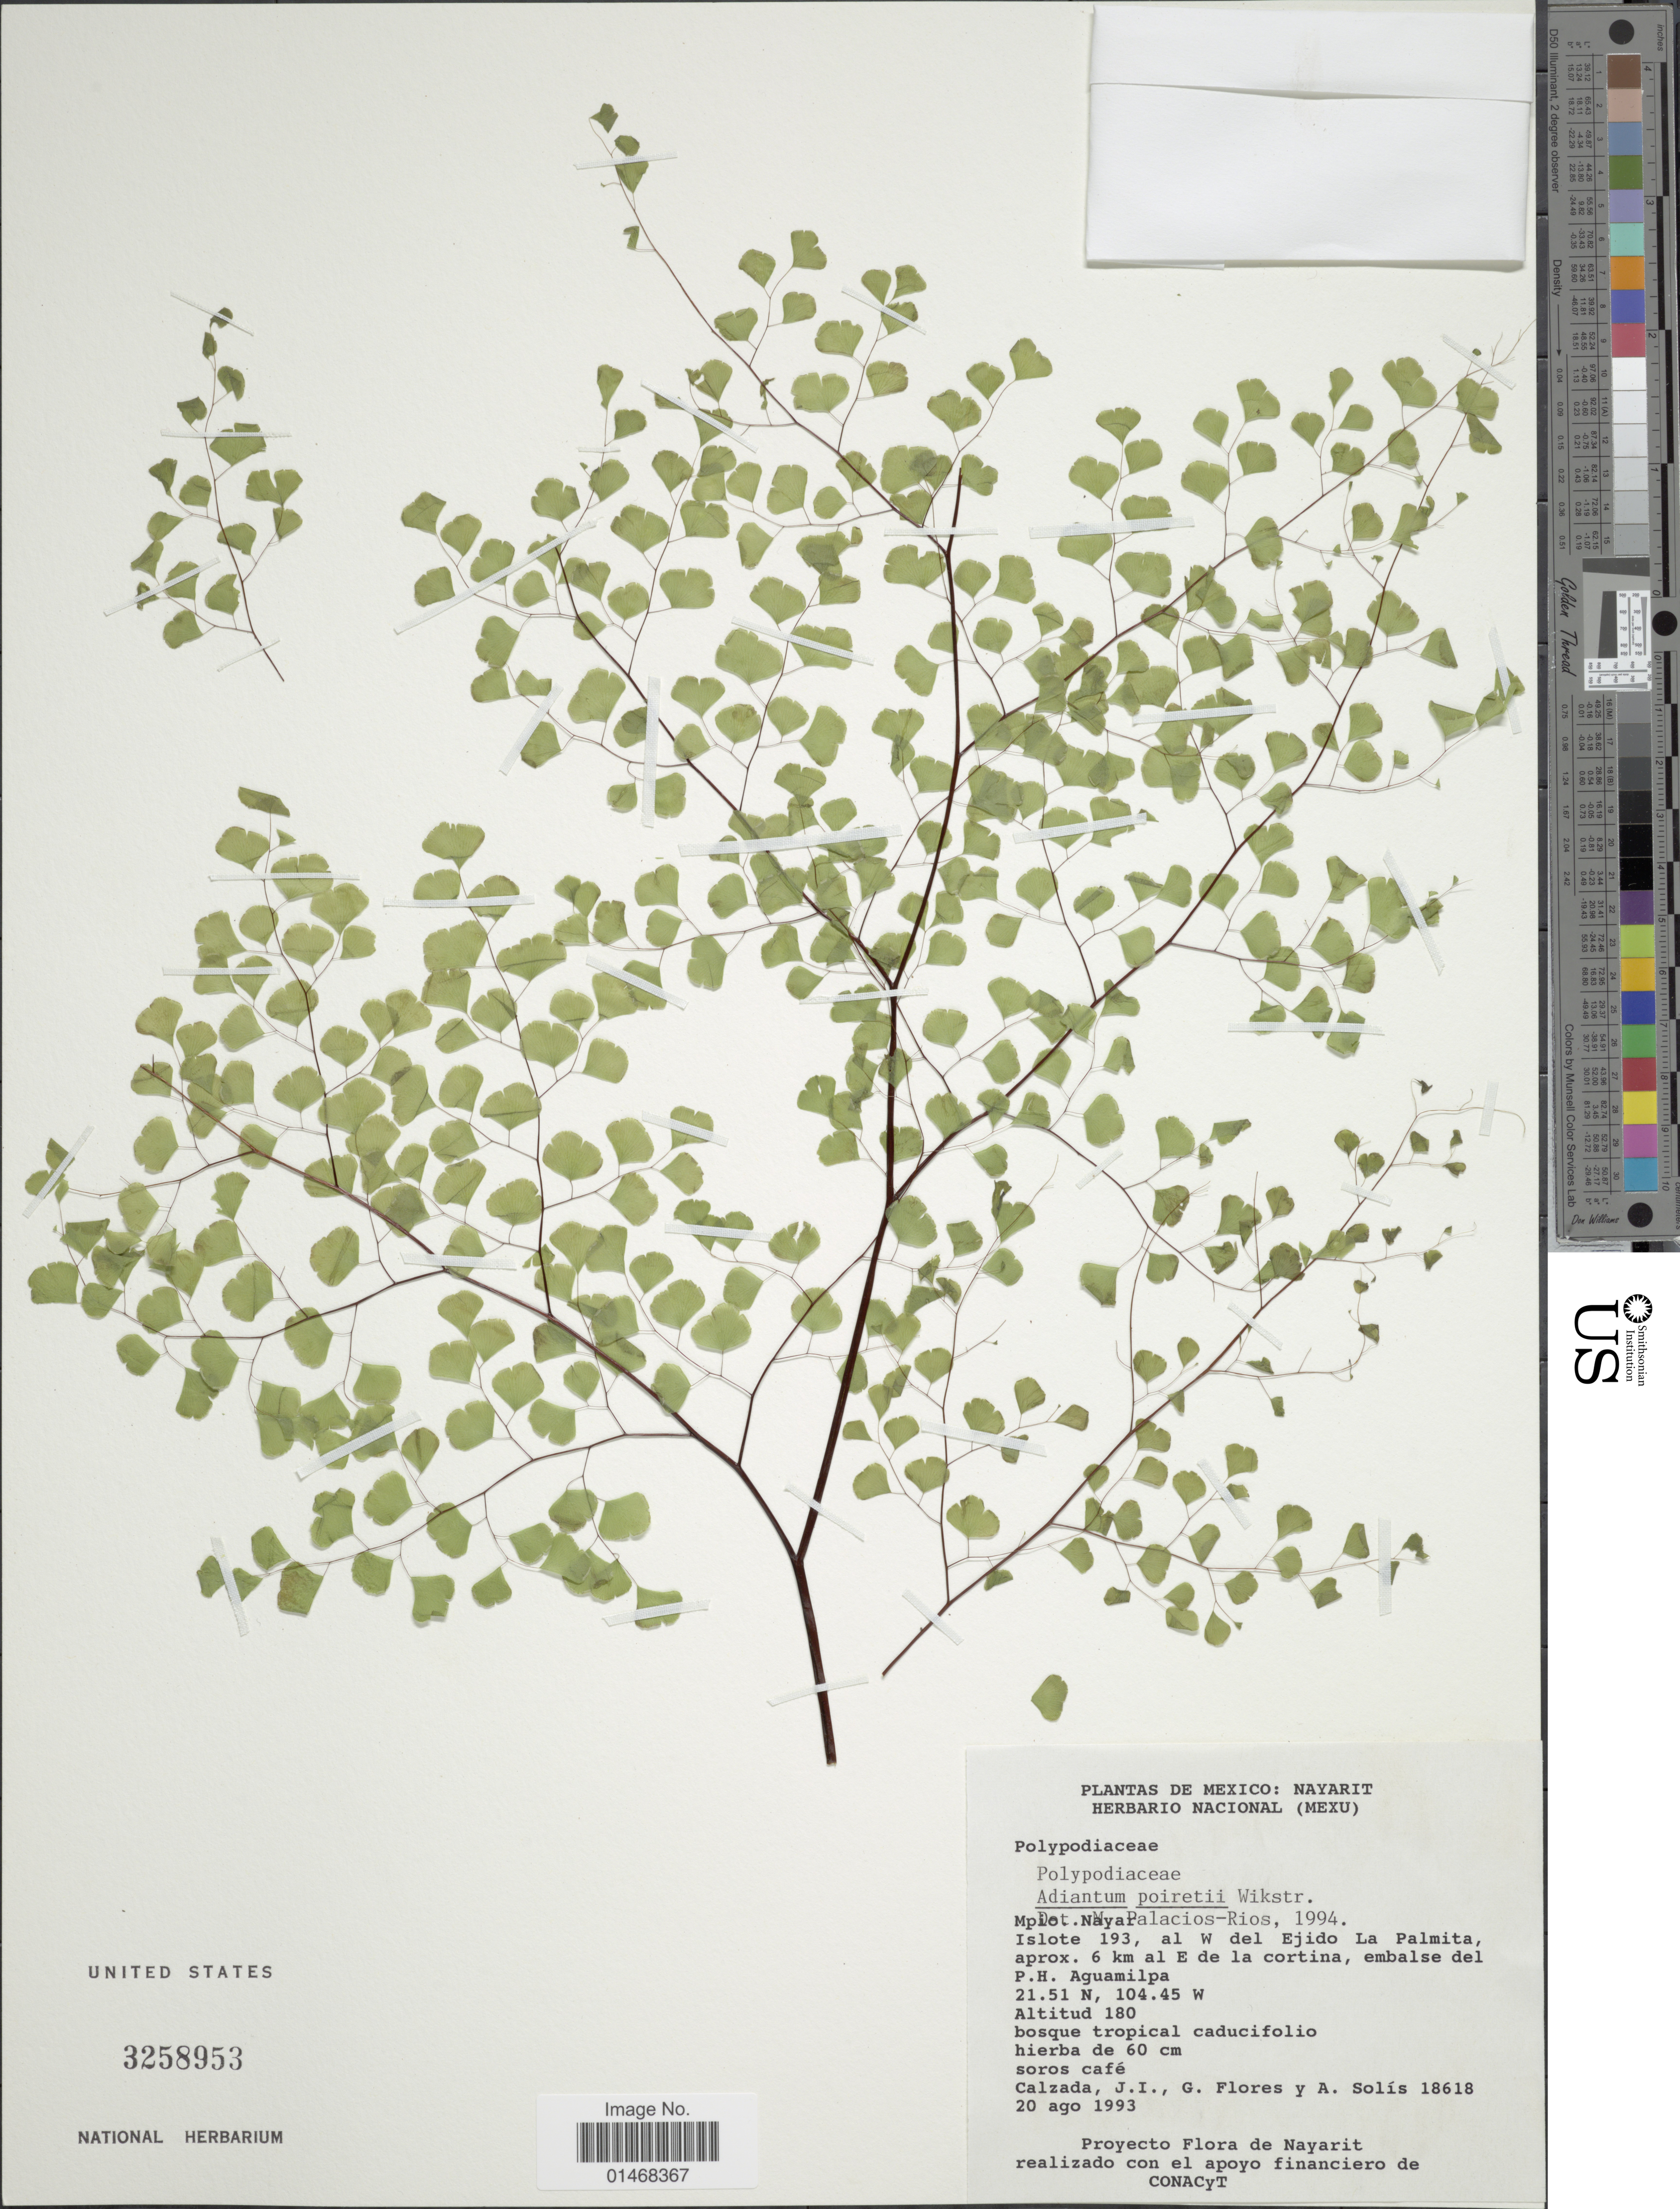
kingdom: Plantae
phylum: Tracheophyta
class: Polypodiopsida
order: Polypodiales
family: Pteridaceae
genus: Adiantum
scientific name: Adiantum tricholepis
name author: Fée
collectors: J. I. Calzada, G. Flores F. & A. Solis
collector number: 18618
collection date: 1993-08-20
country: Mexico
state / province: Nayarit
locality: Mpio. Naya, Islote 193, al W del Ejido La Palmita, aprox. 6 km al E de la cortina, embalse de P.H. Aguamilpa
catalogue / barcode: US 3258953